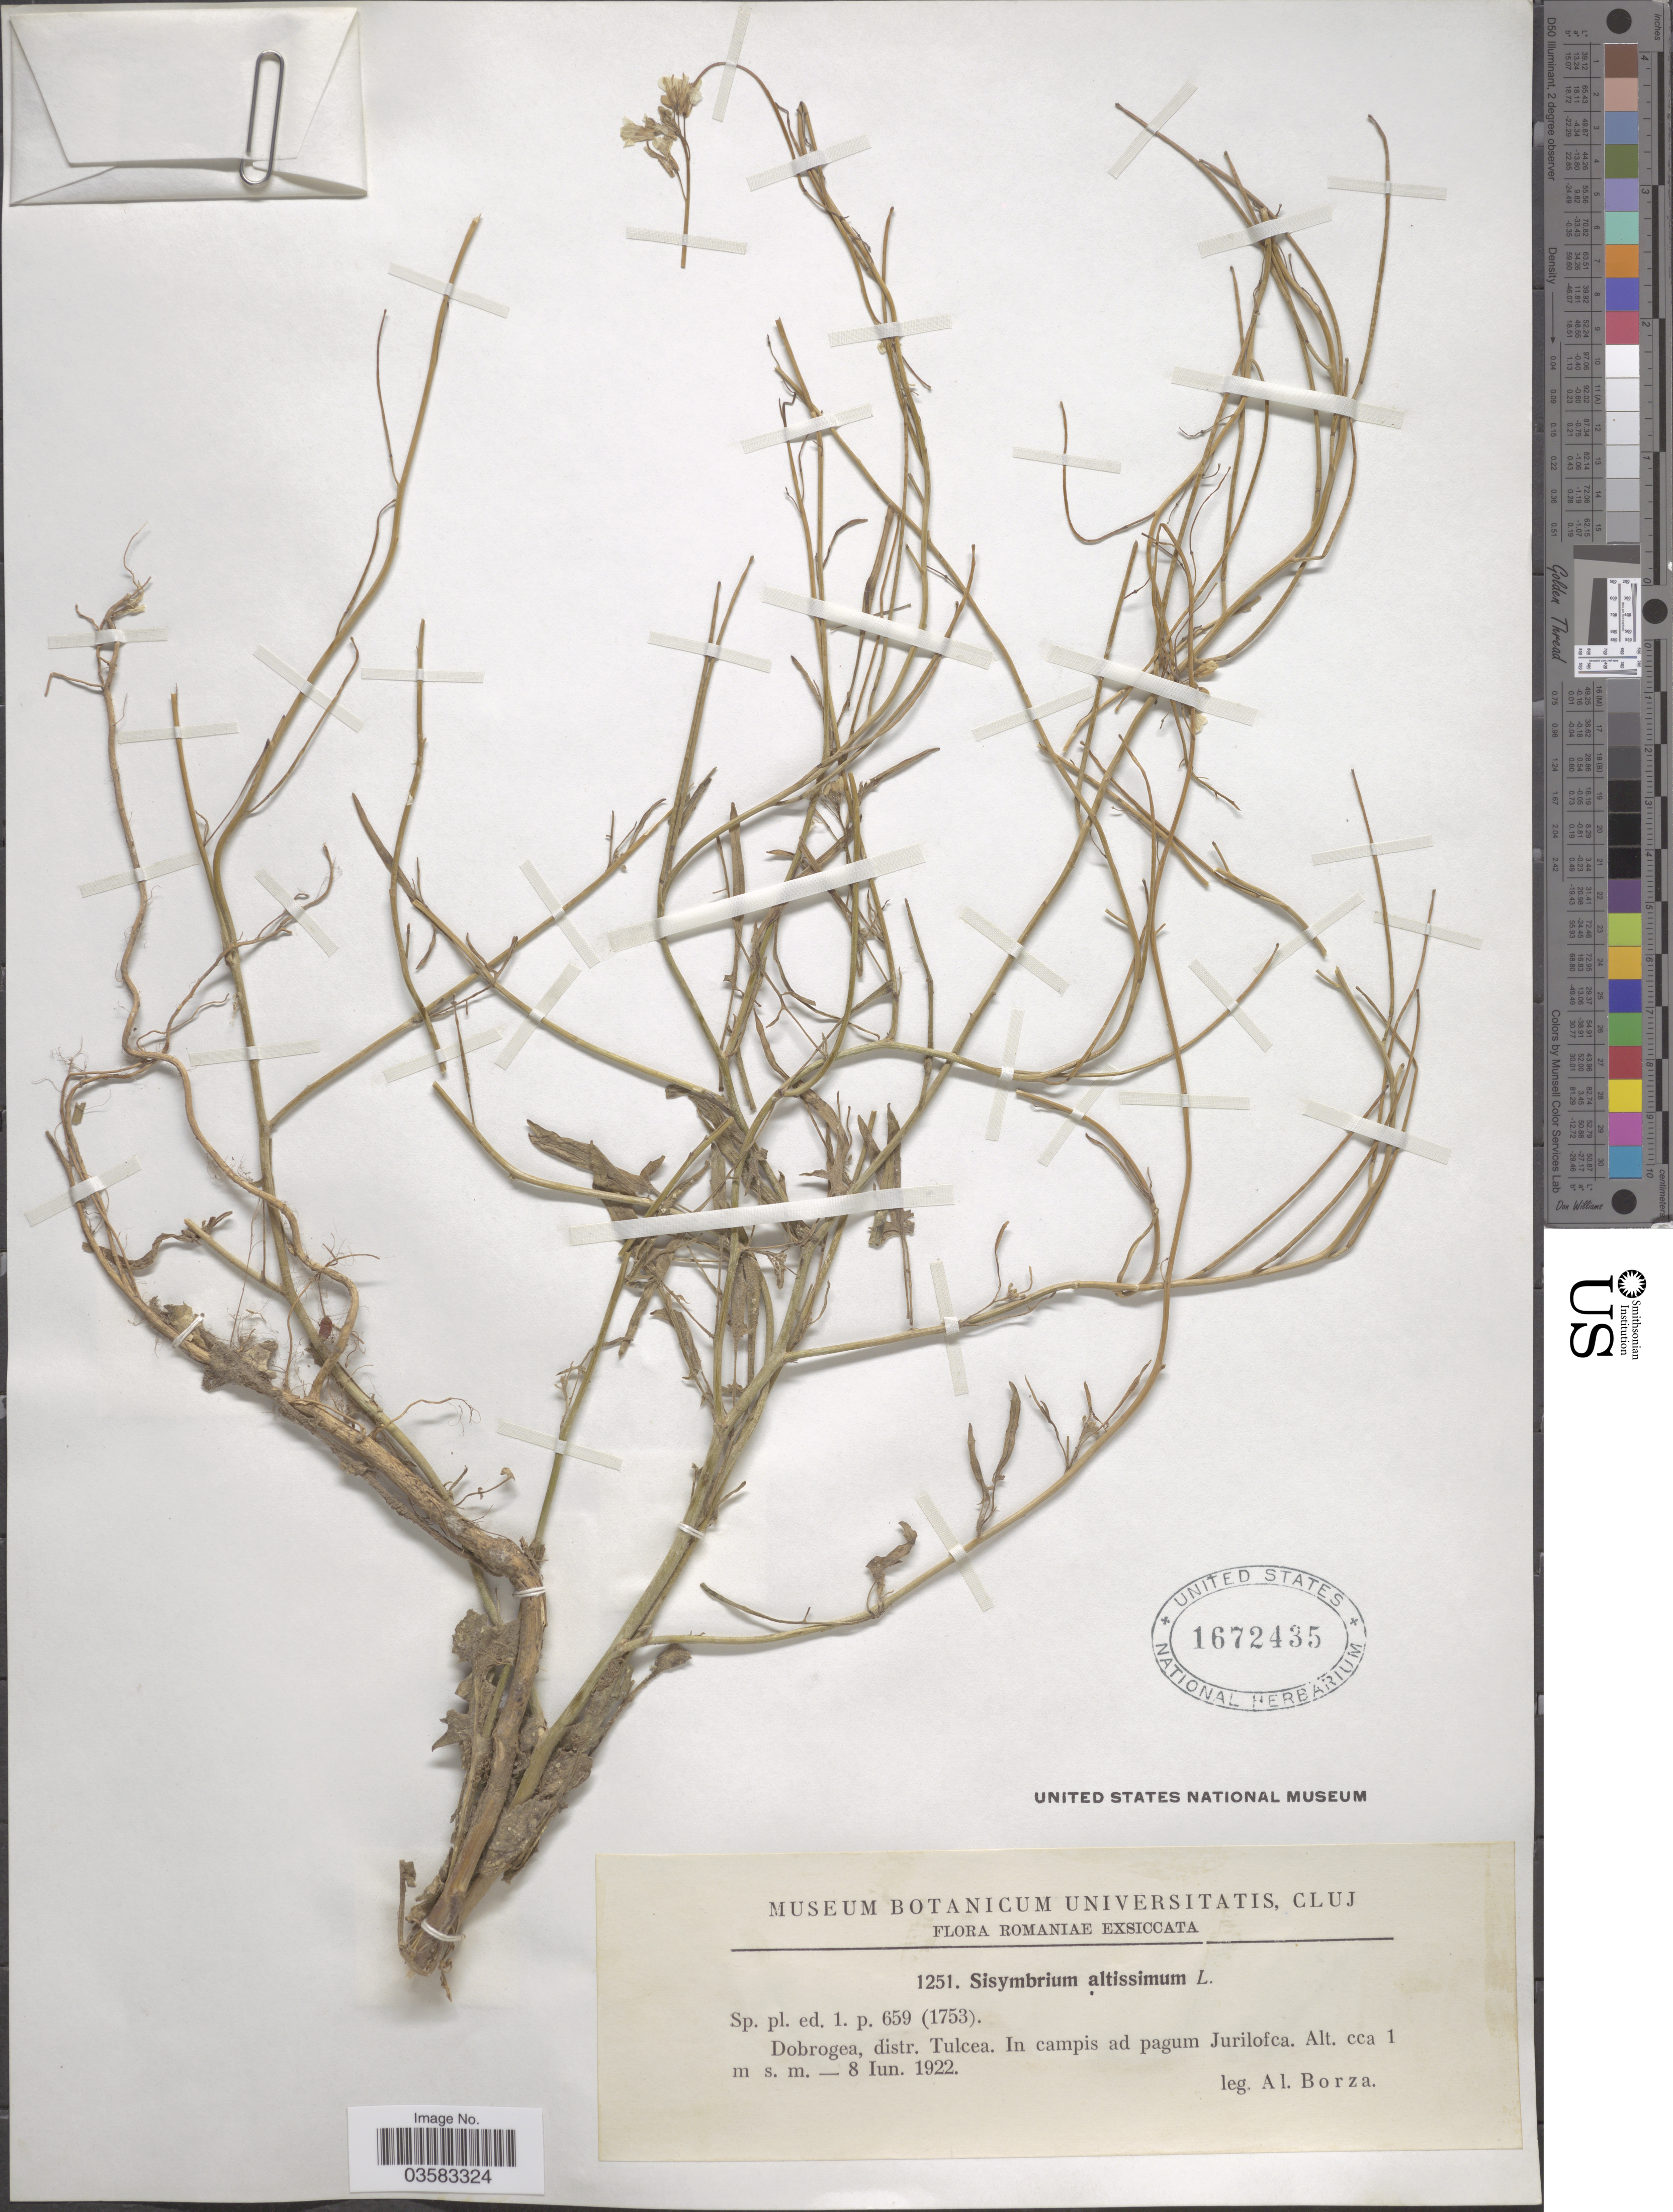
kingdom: Plantae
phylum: Tracheophyta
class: Magnoliopsida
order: Brassicales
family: Brassicaceae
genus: Sisymbrium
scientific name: Sisymbrium altissimum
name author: L.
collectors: A. Borza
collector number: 1251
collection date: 1922-06-08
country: Romania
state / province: Tulcea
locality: Dobrogea, distr. Tulcea. In campis ad pagum Jurilofca.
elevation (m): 1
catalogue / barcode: US 1672435